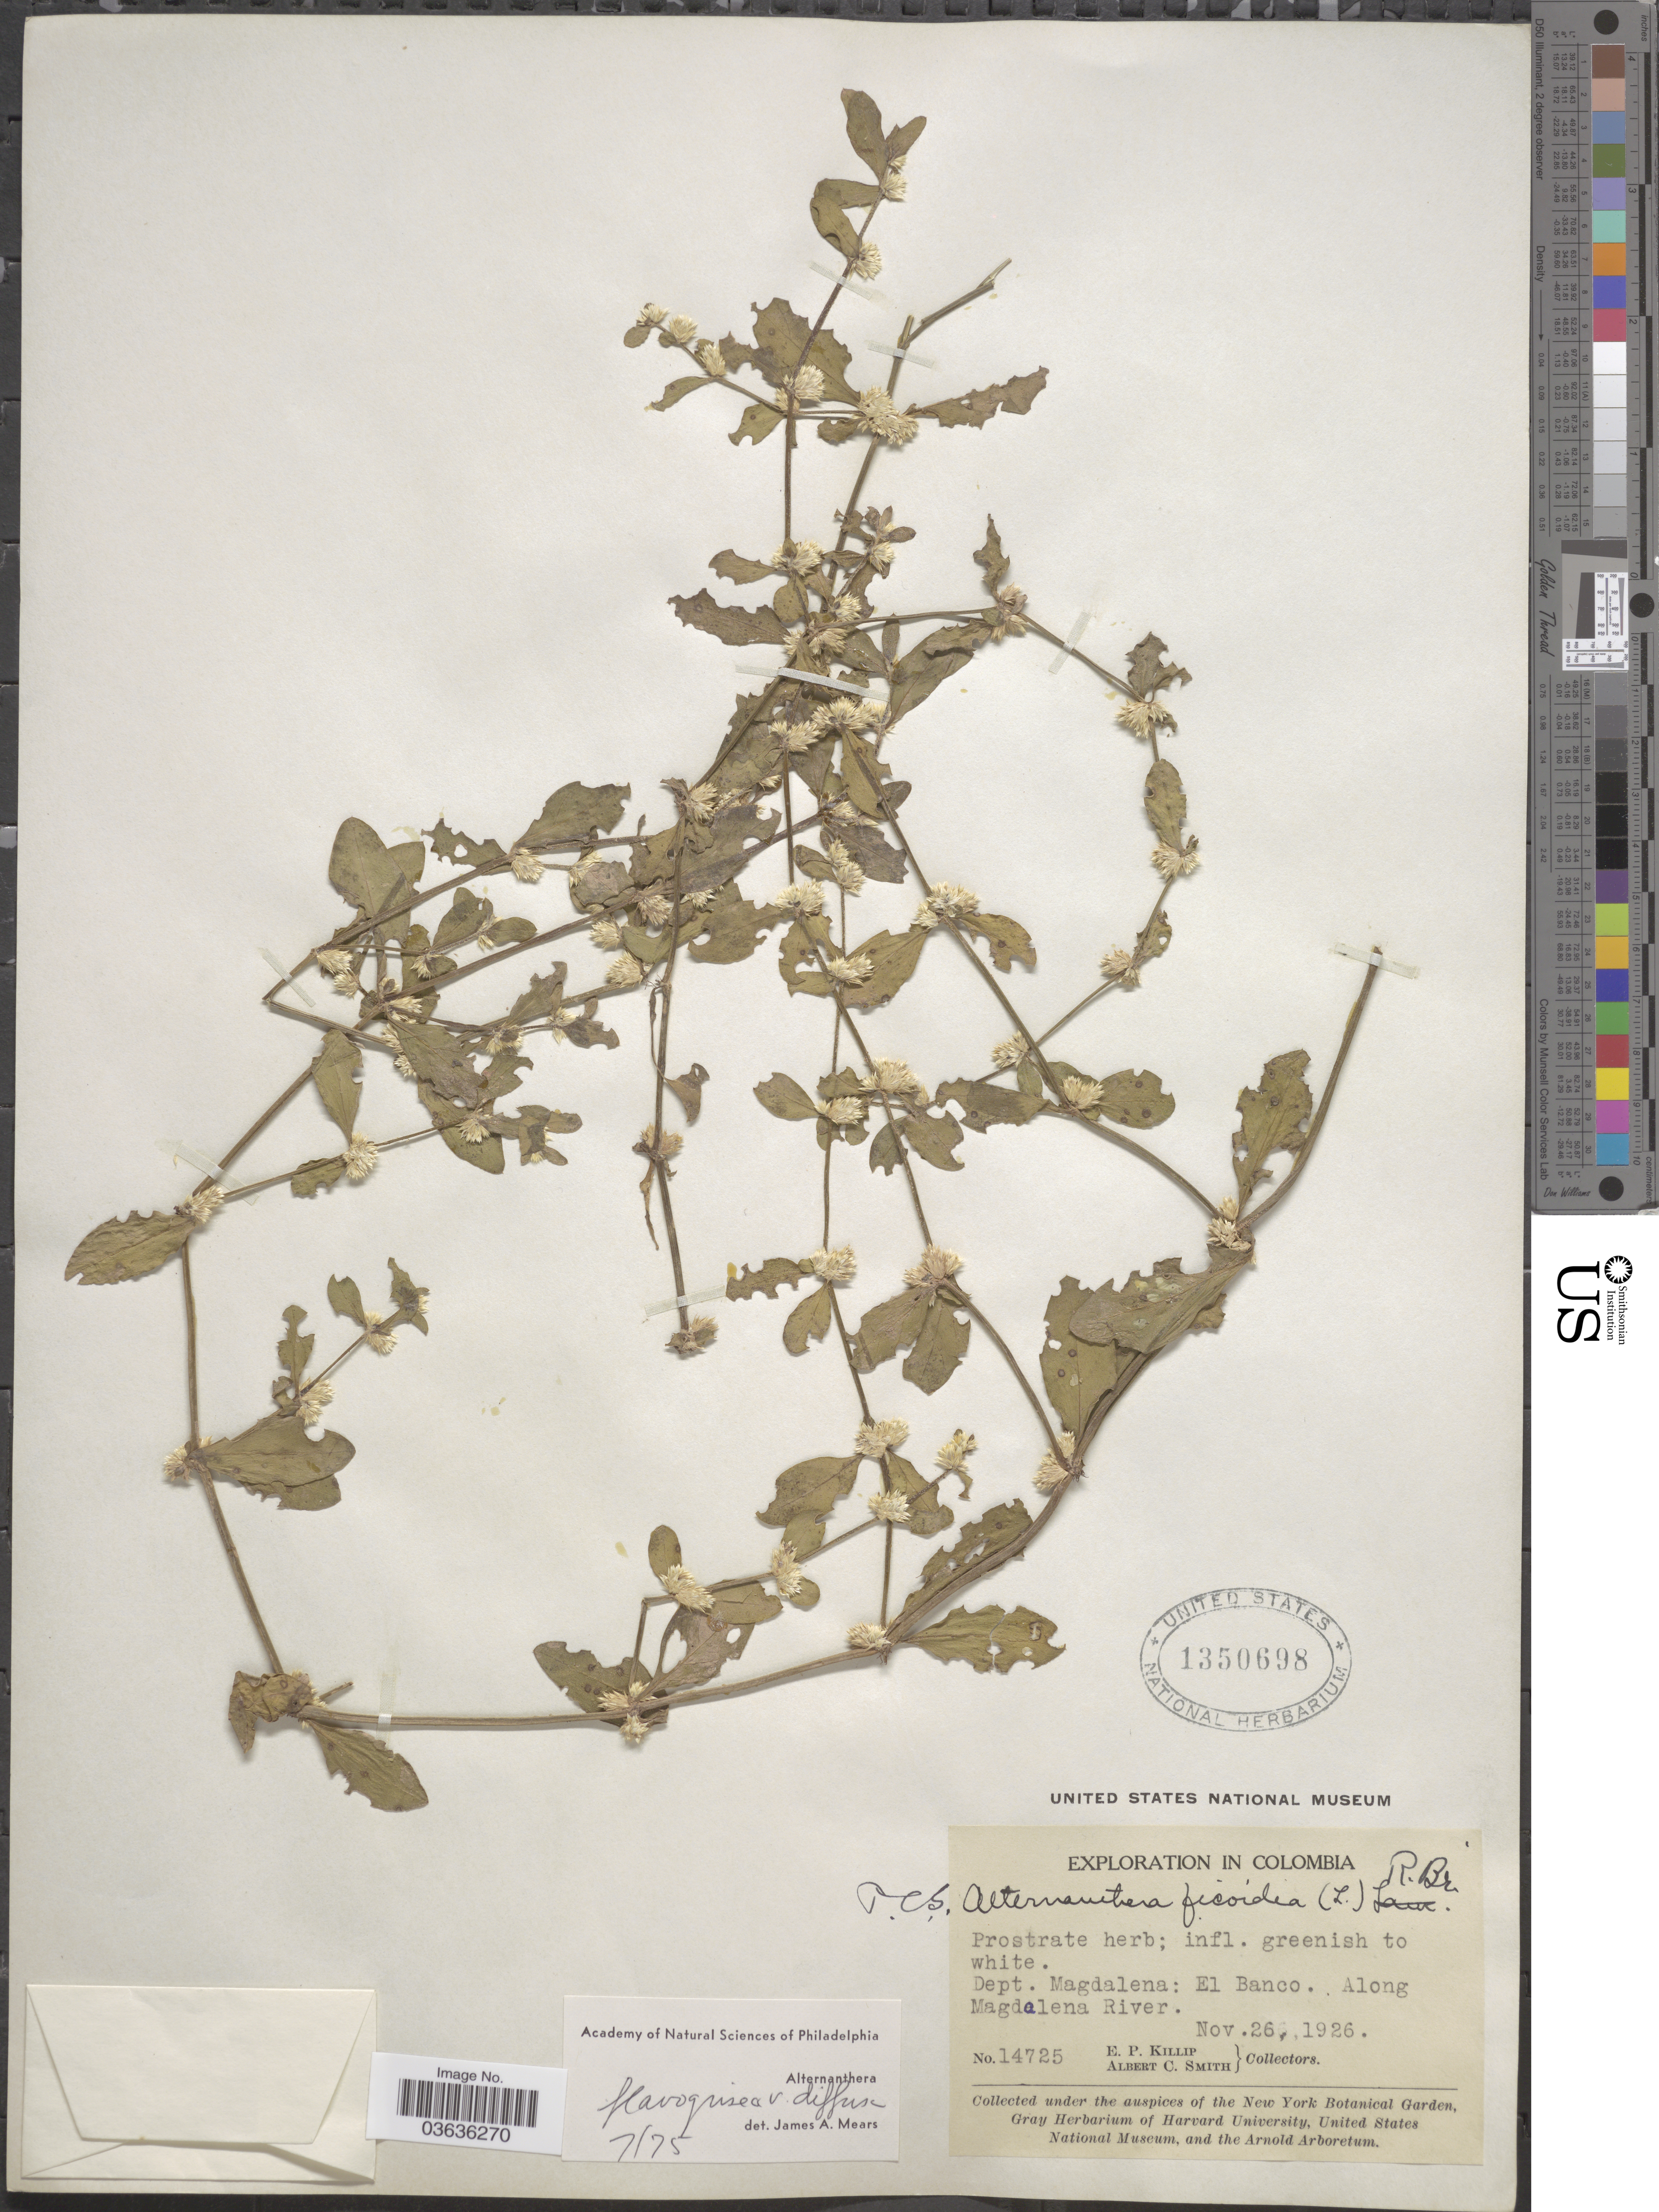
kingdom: Plantae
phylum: Tracheophyta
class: Magnoliopsida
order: Caryophyllales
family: Amaranthaceae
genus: Alternanthera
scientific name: Alternanthera flavogrisea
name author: Urb.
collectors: E. P. Killip & A. C. Smith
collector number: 14725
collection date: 1926-11-26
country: Colombia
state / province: Magdalena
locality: Dept. Magdalena: El Banco. Along Magdalena River.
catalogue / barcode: US 1350698